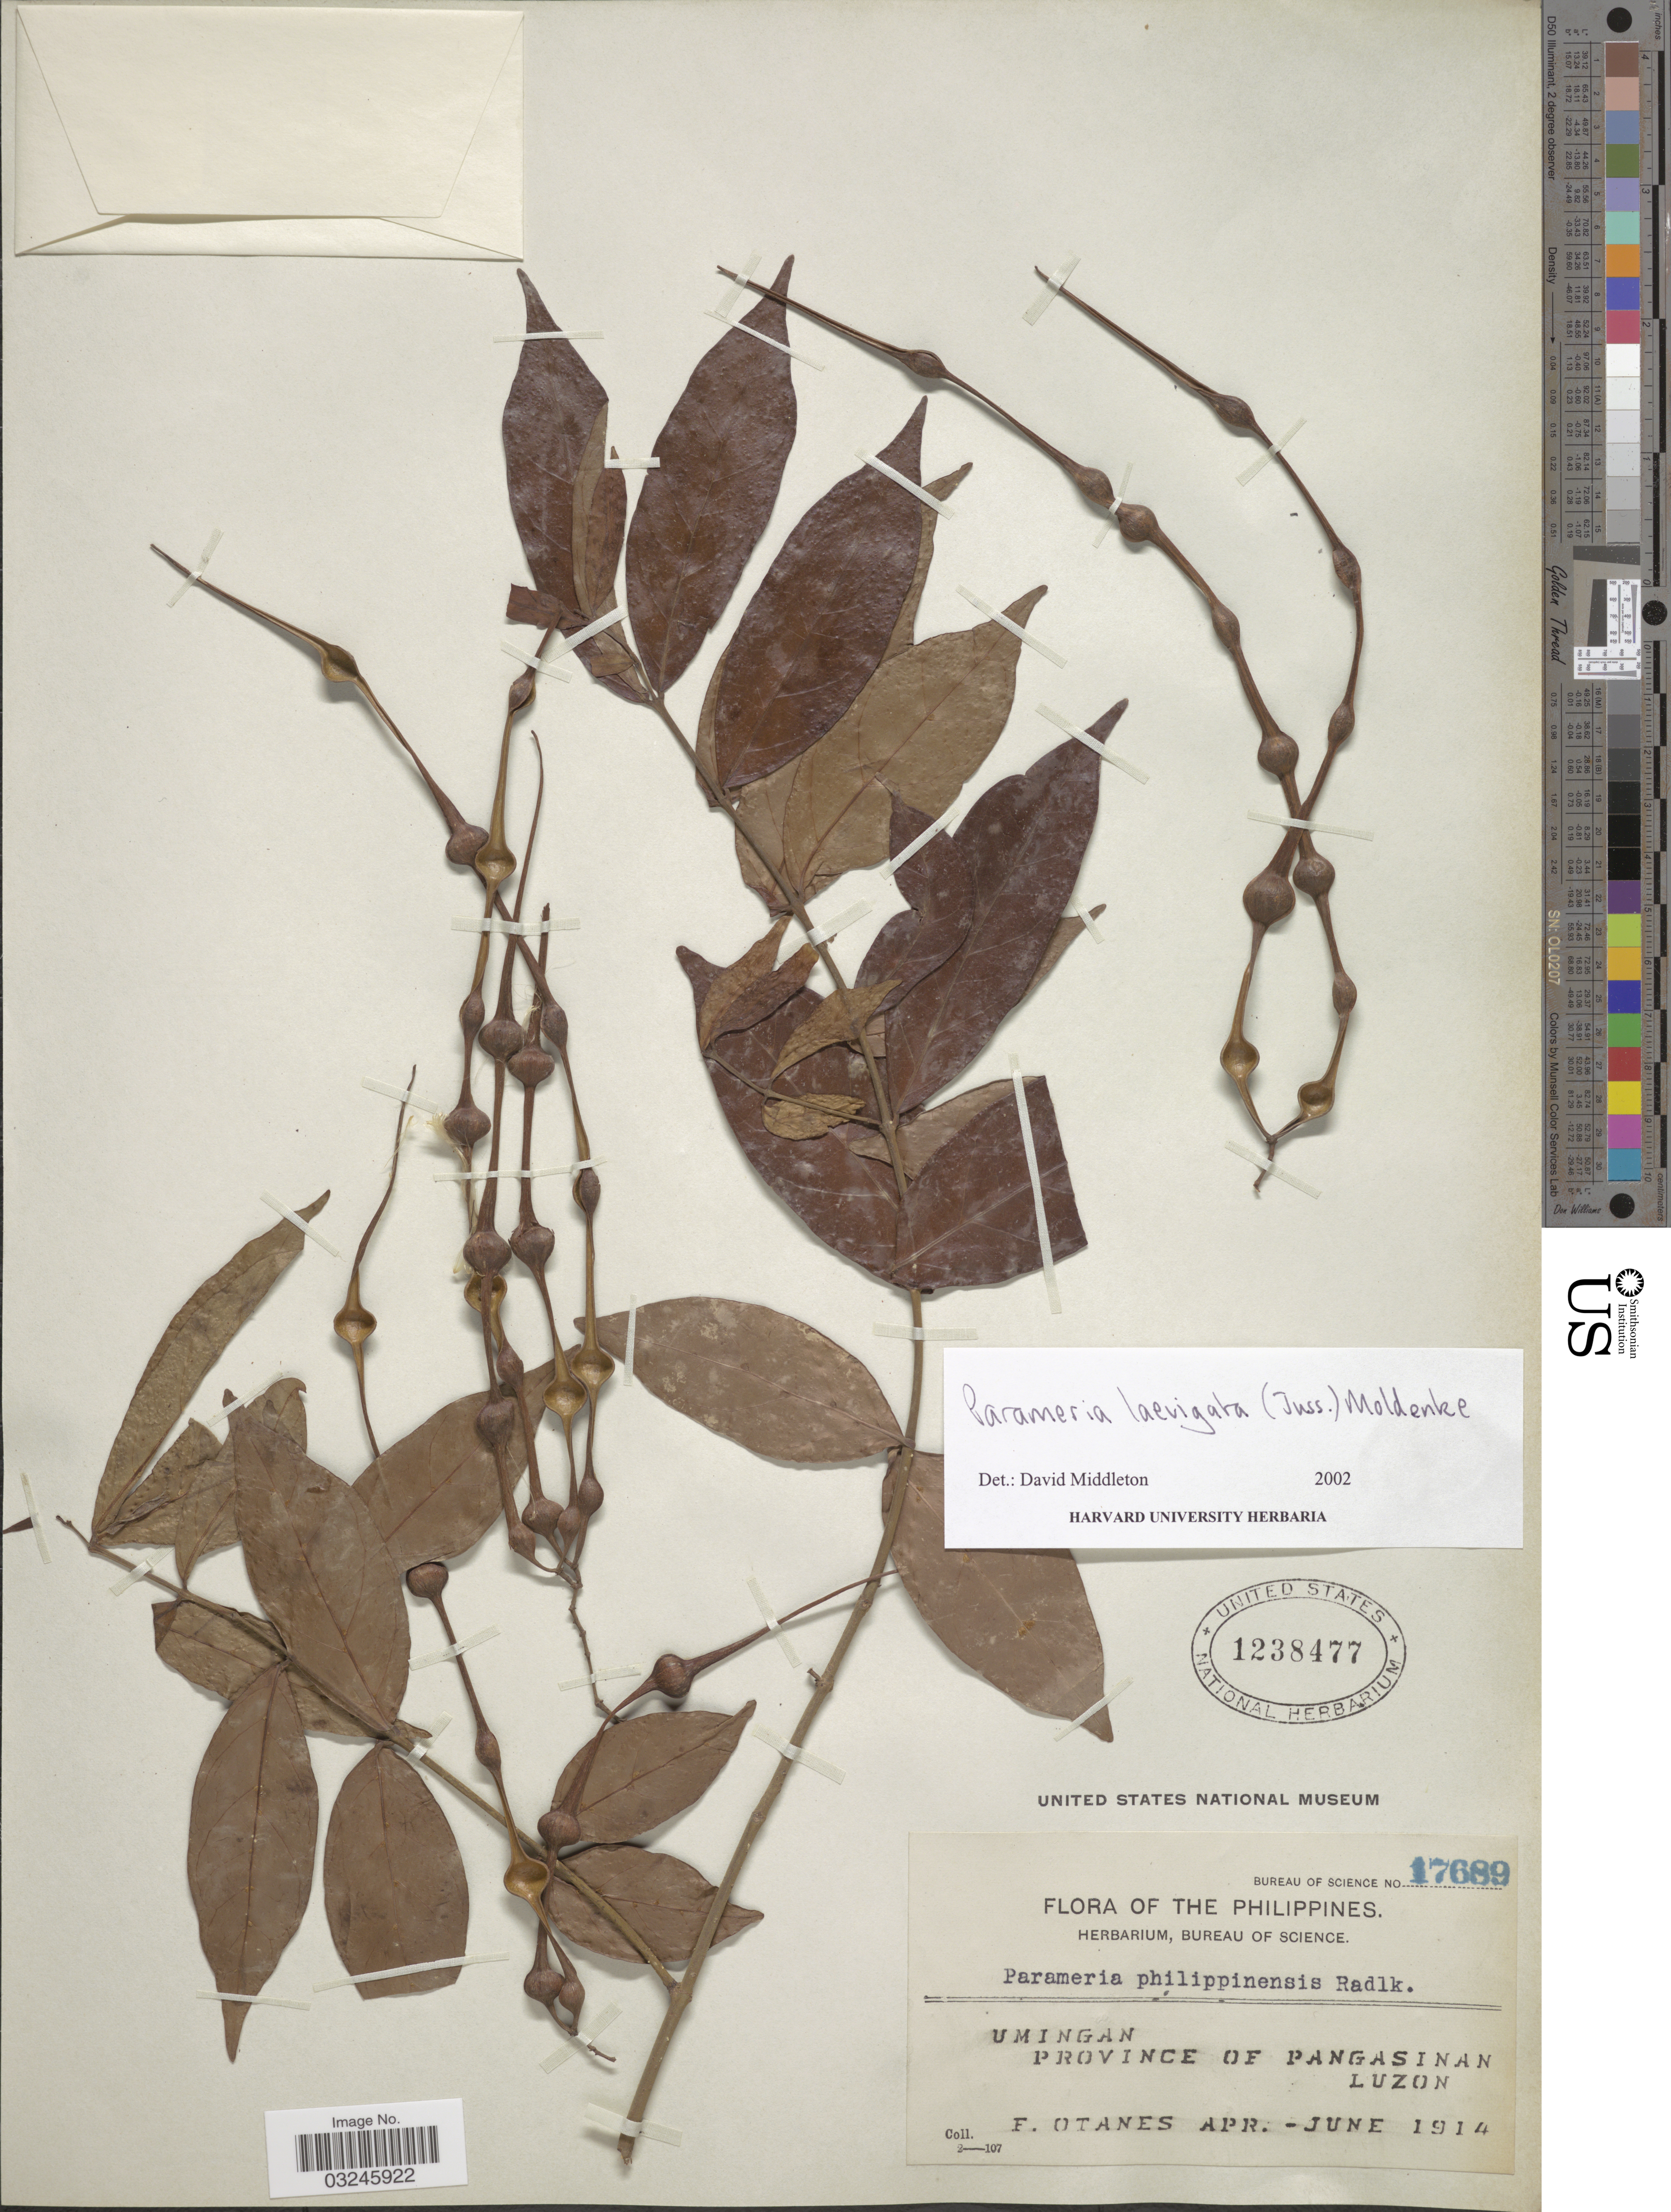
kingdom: Plantae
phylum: Tracheophyta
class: Magnoliopsida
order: Gentianales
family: Apocynaceae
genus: Parameria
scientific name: Parameria laevigata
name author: (Juss.) Moldenke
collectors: F. Q. Otanes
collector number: Bureau of Science 17689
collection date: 1914-04/1914-06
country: Philippines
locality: Umingan, Province of Pangasinan, Luzon.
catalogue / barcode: US 1238477